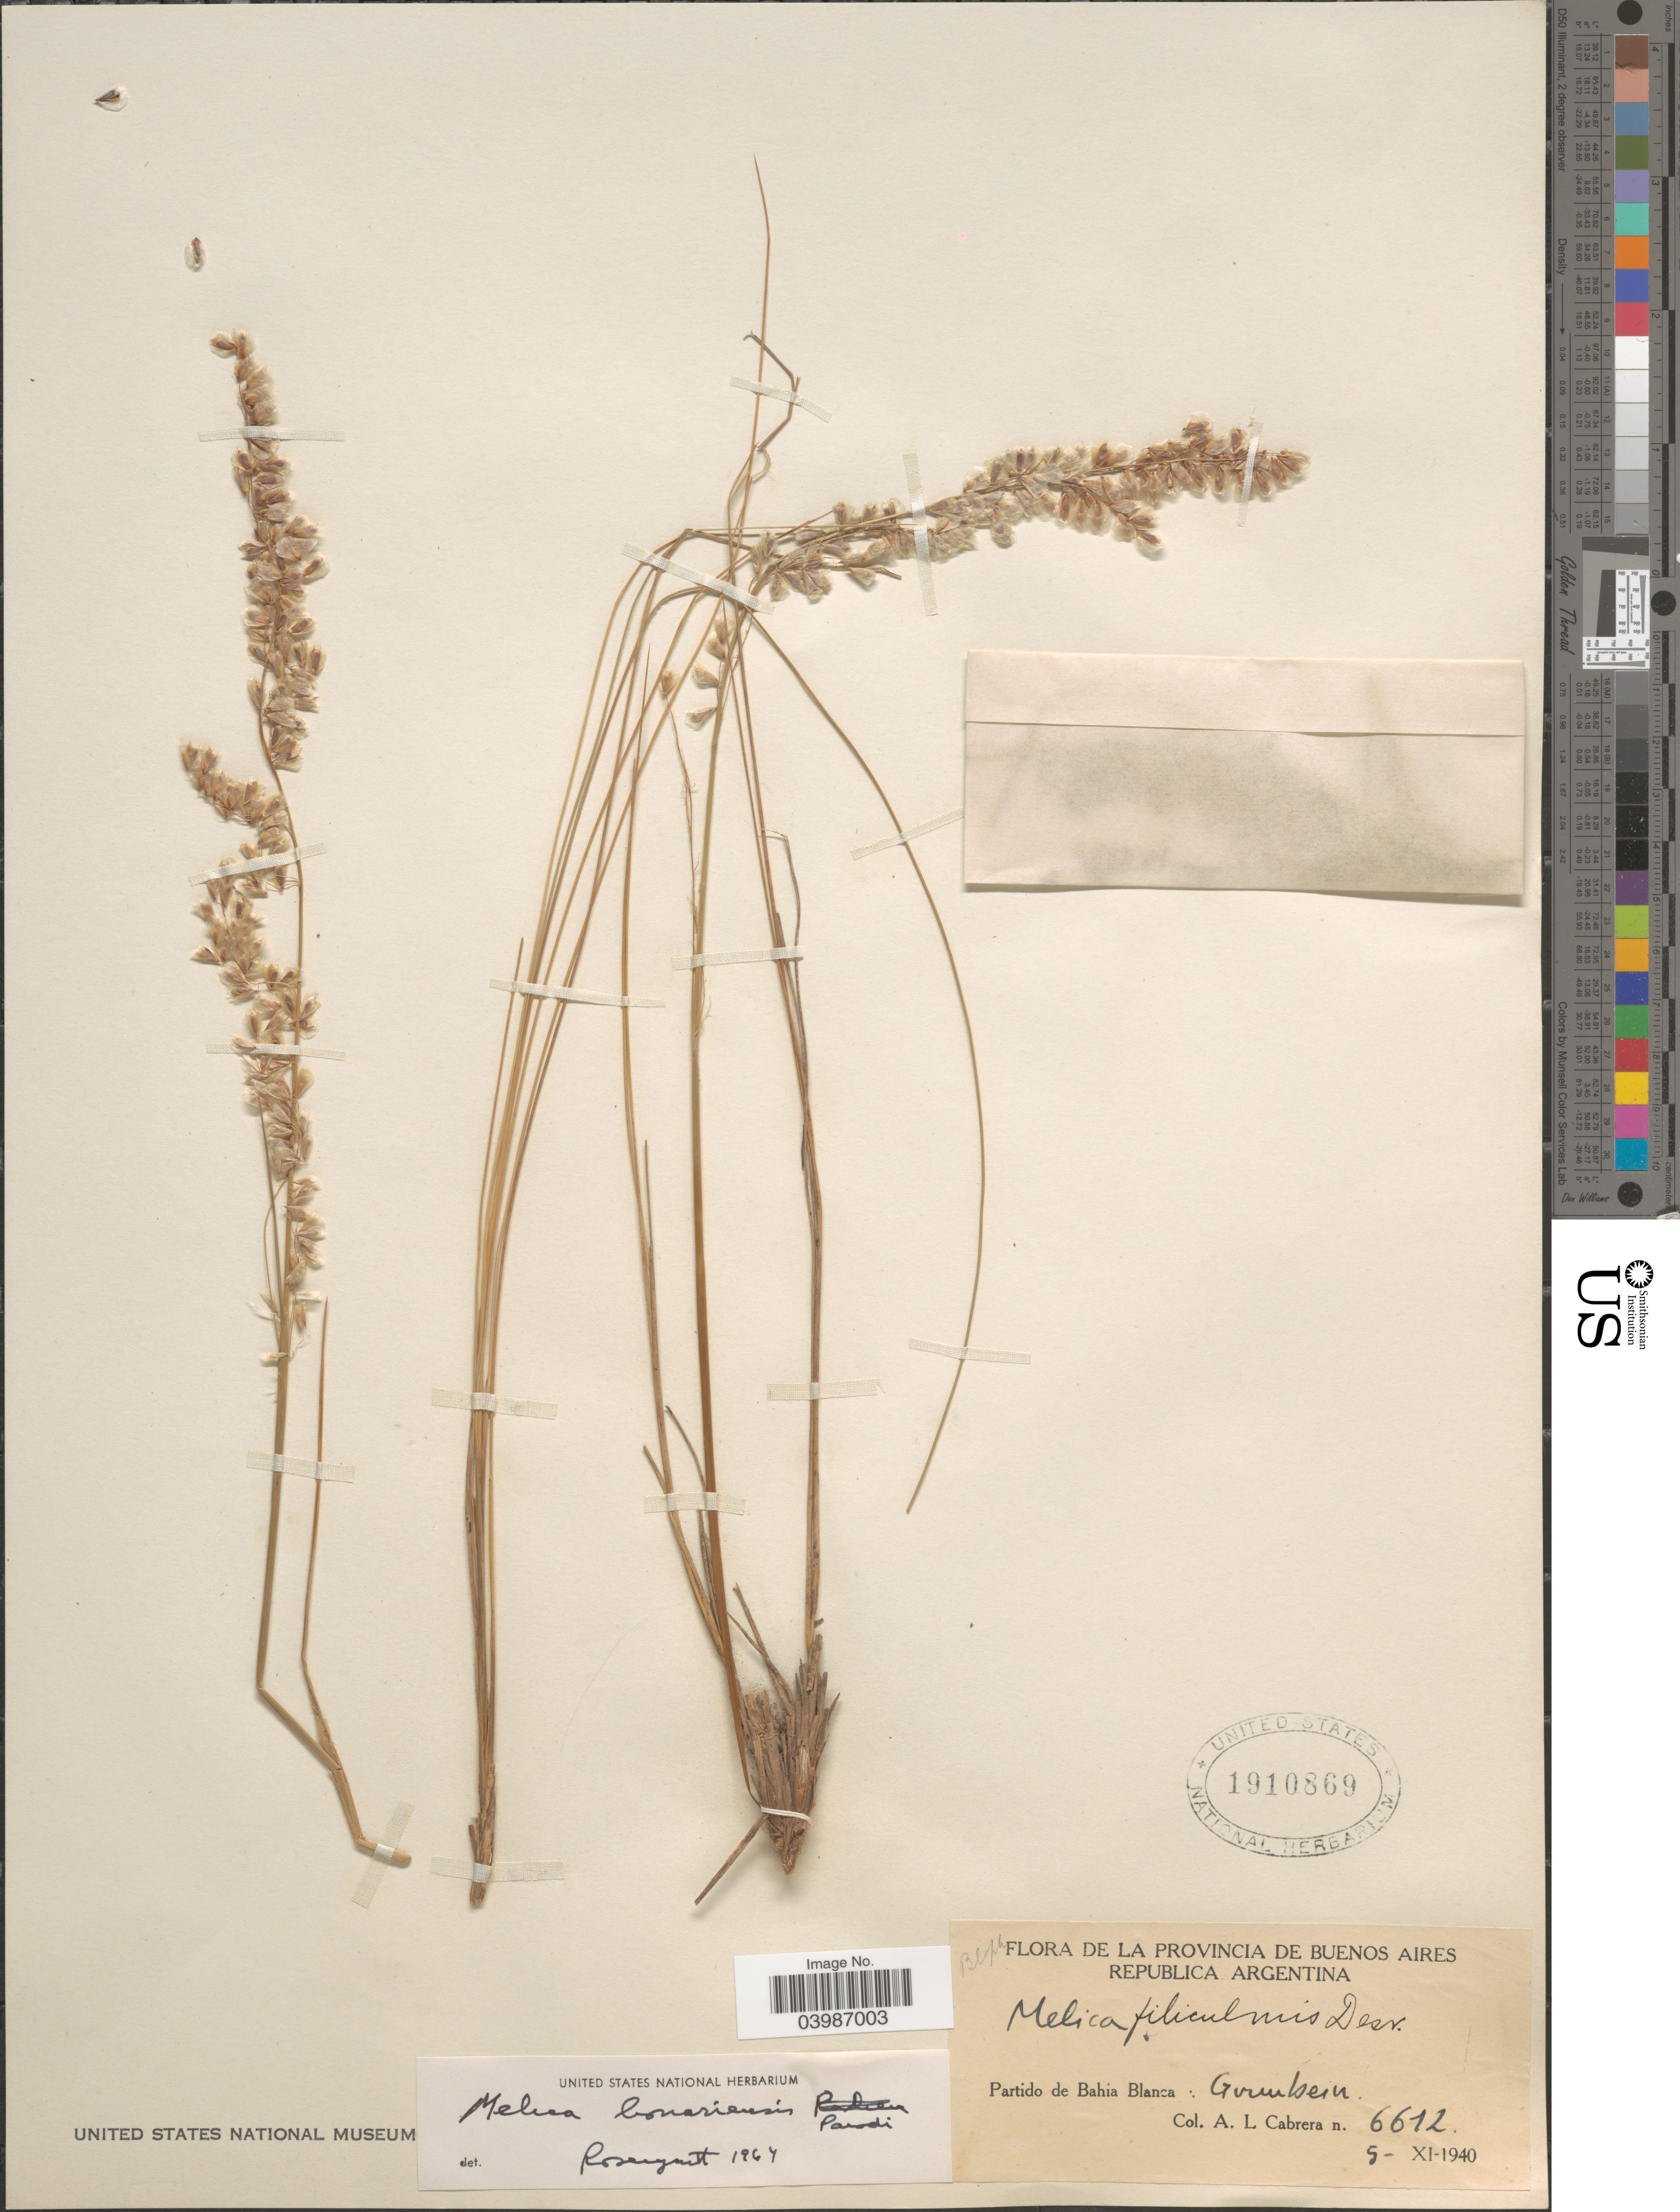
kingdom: Plantae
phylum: Tracheophyta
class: Liliopsida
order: Poales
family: Poaceae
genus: Melica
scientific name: Melica bonariensis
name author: Parodi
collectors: A. L. Cabrera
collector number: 6612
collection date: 1940-11-05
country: Argentina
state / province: Buenos Aires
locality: Republica Argentina. Partido de Bahia Blanca: Grunbein.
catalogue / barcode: US 1910869